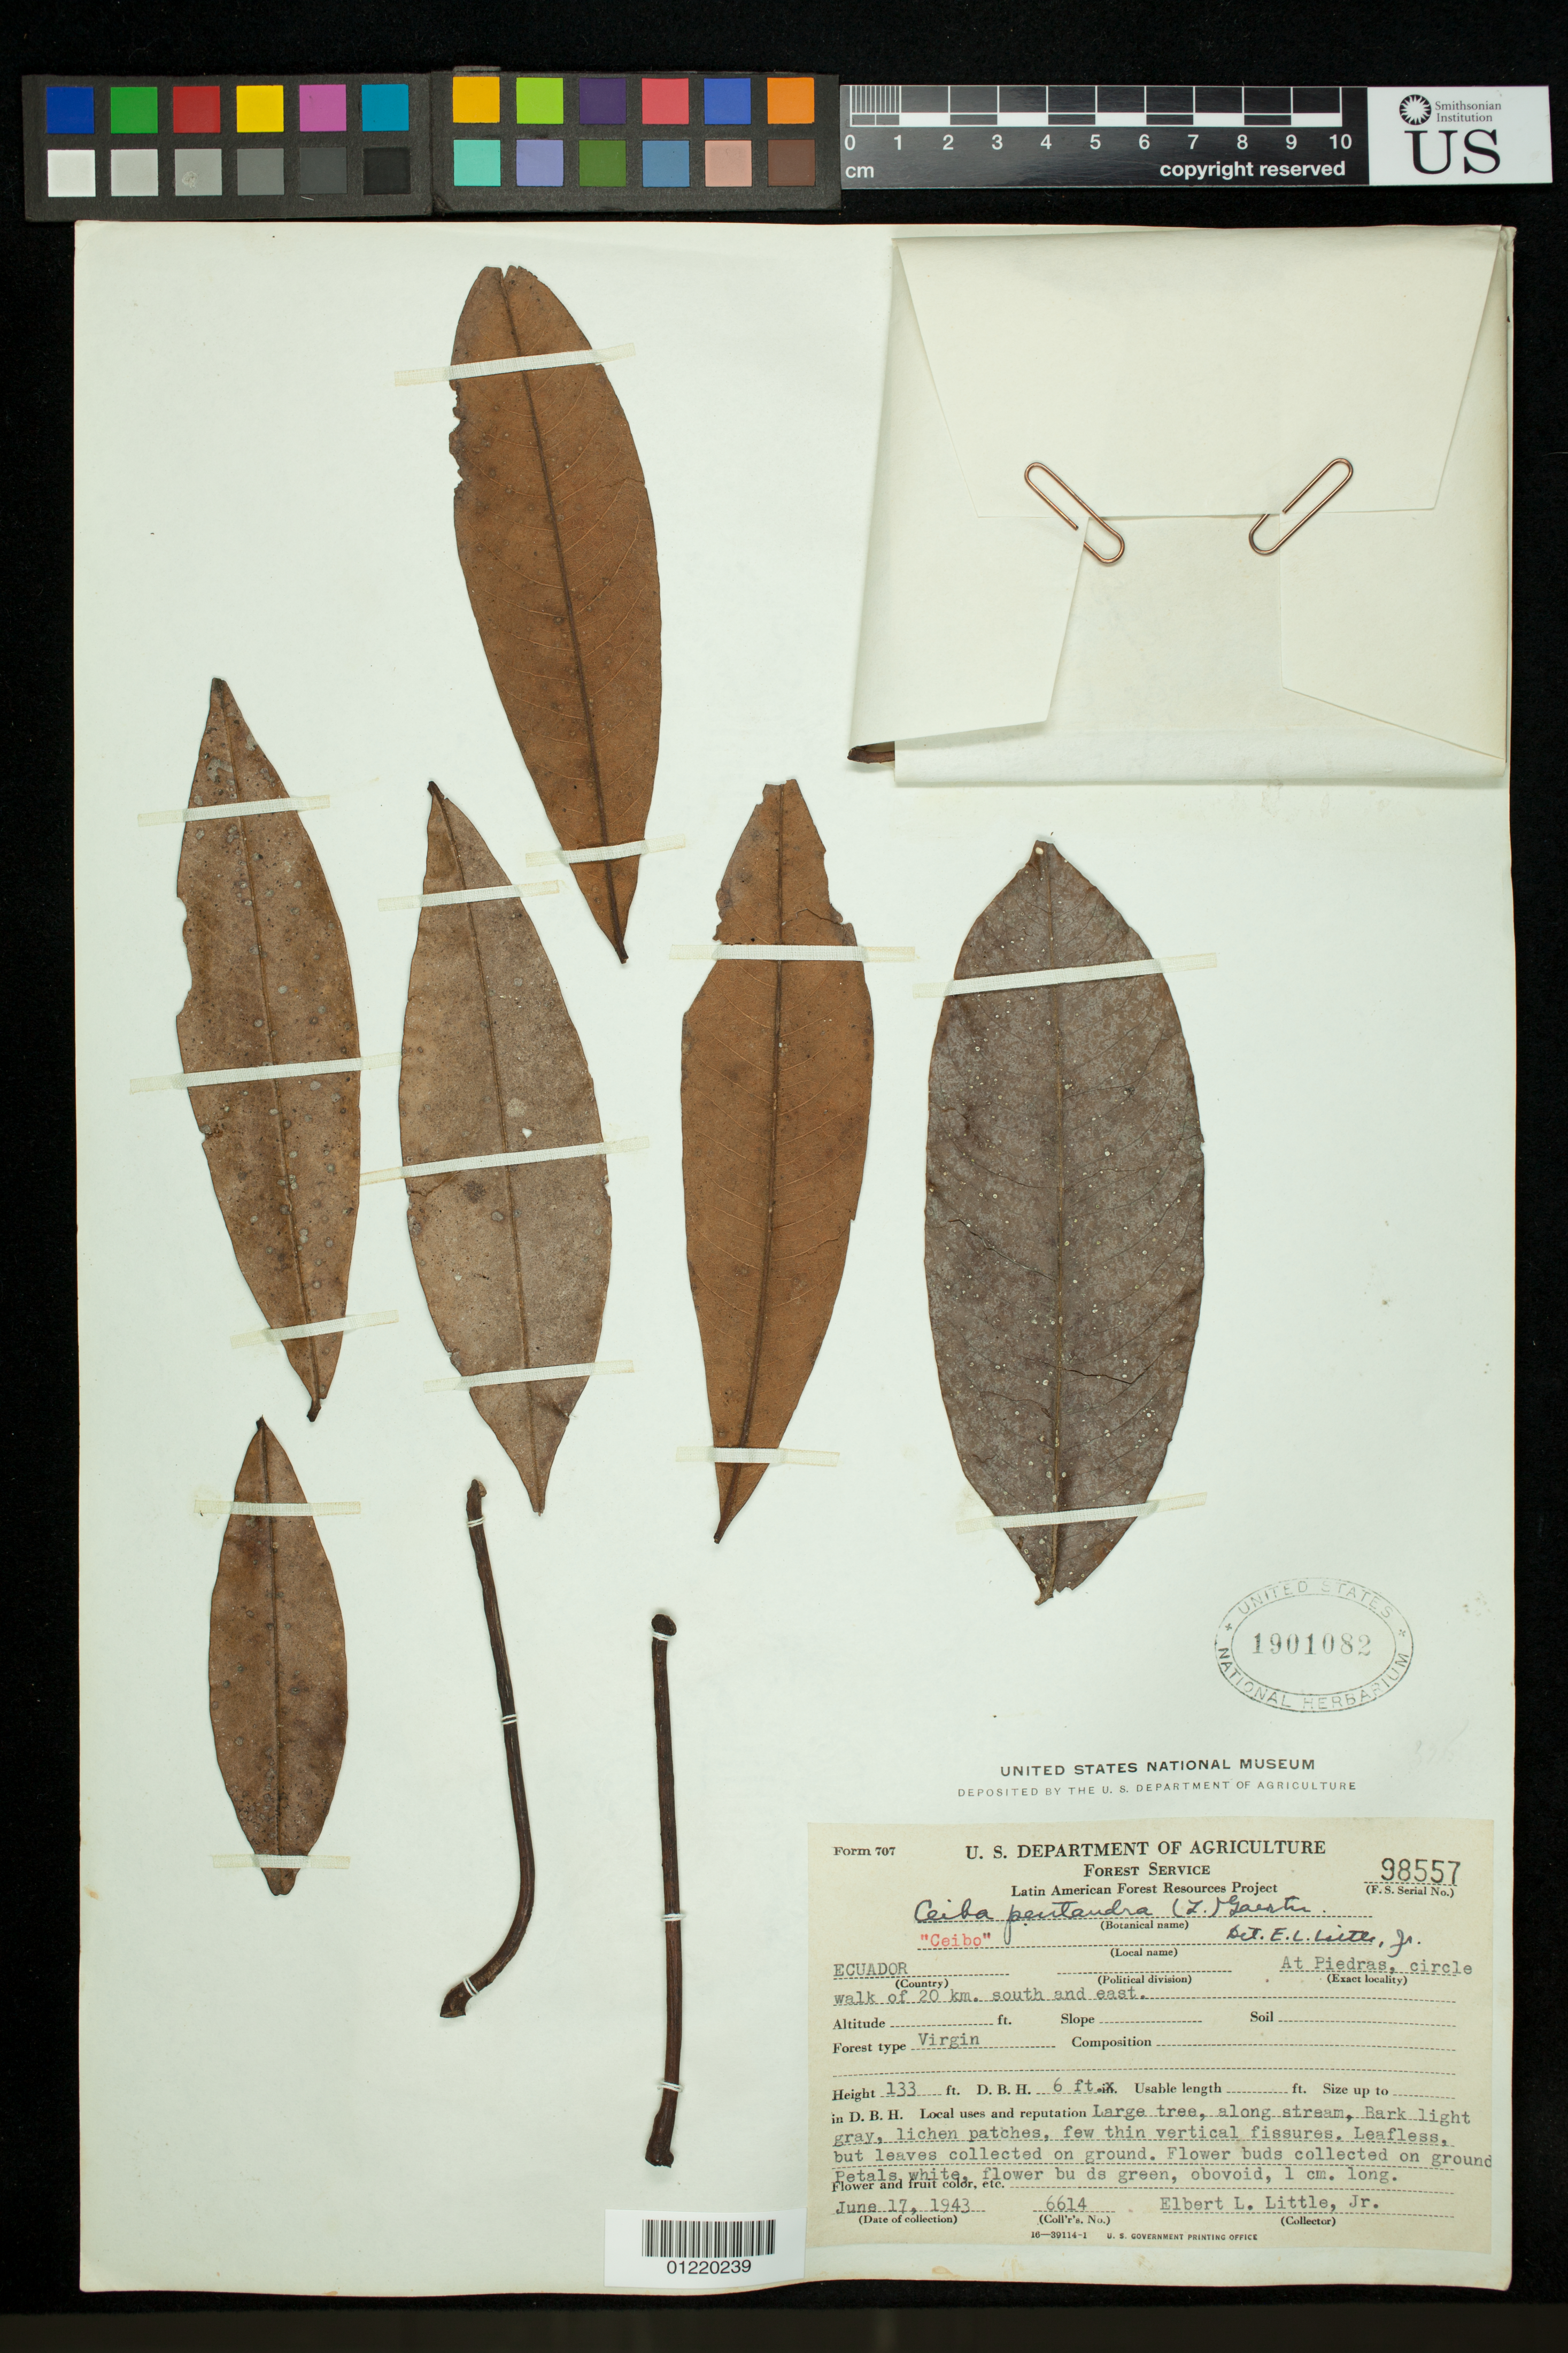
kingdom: Plantae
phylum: Tracheophyta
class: Magnoliopsida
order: Malvales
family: Malvaceae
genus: Ceiba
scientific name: Ceiba pentandra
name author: (L.) Gaertn.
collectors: E. L. Little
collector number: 6614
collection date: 1943-06-17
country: Ecuador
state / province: El Oro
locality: At Piedras, circle walk of 20 kilometers South and East.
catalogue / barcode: US 1901082